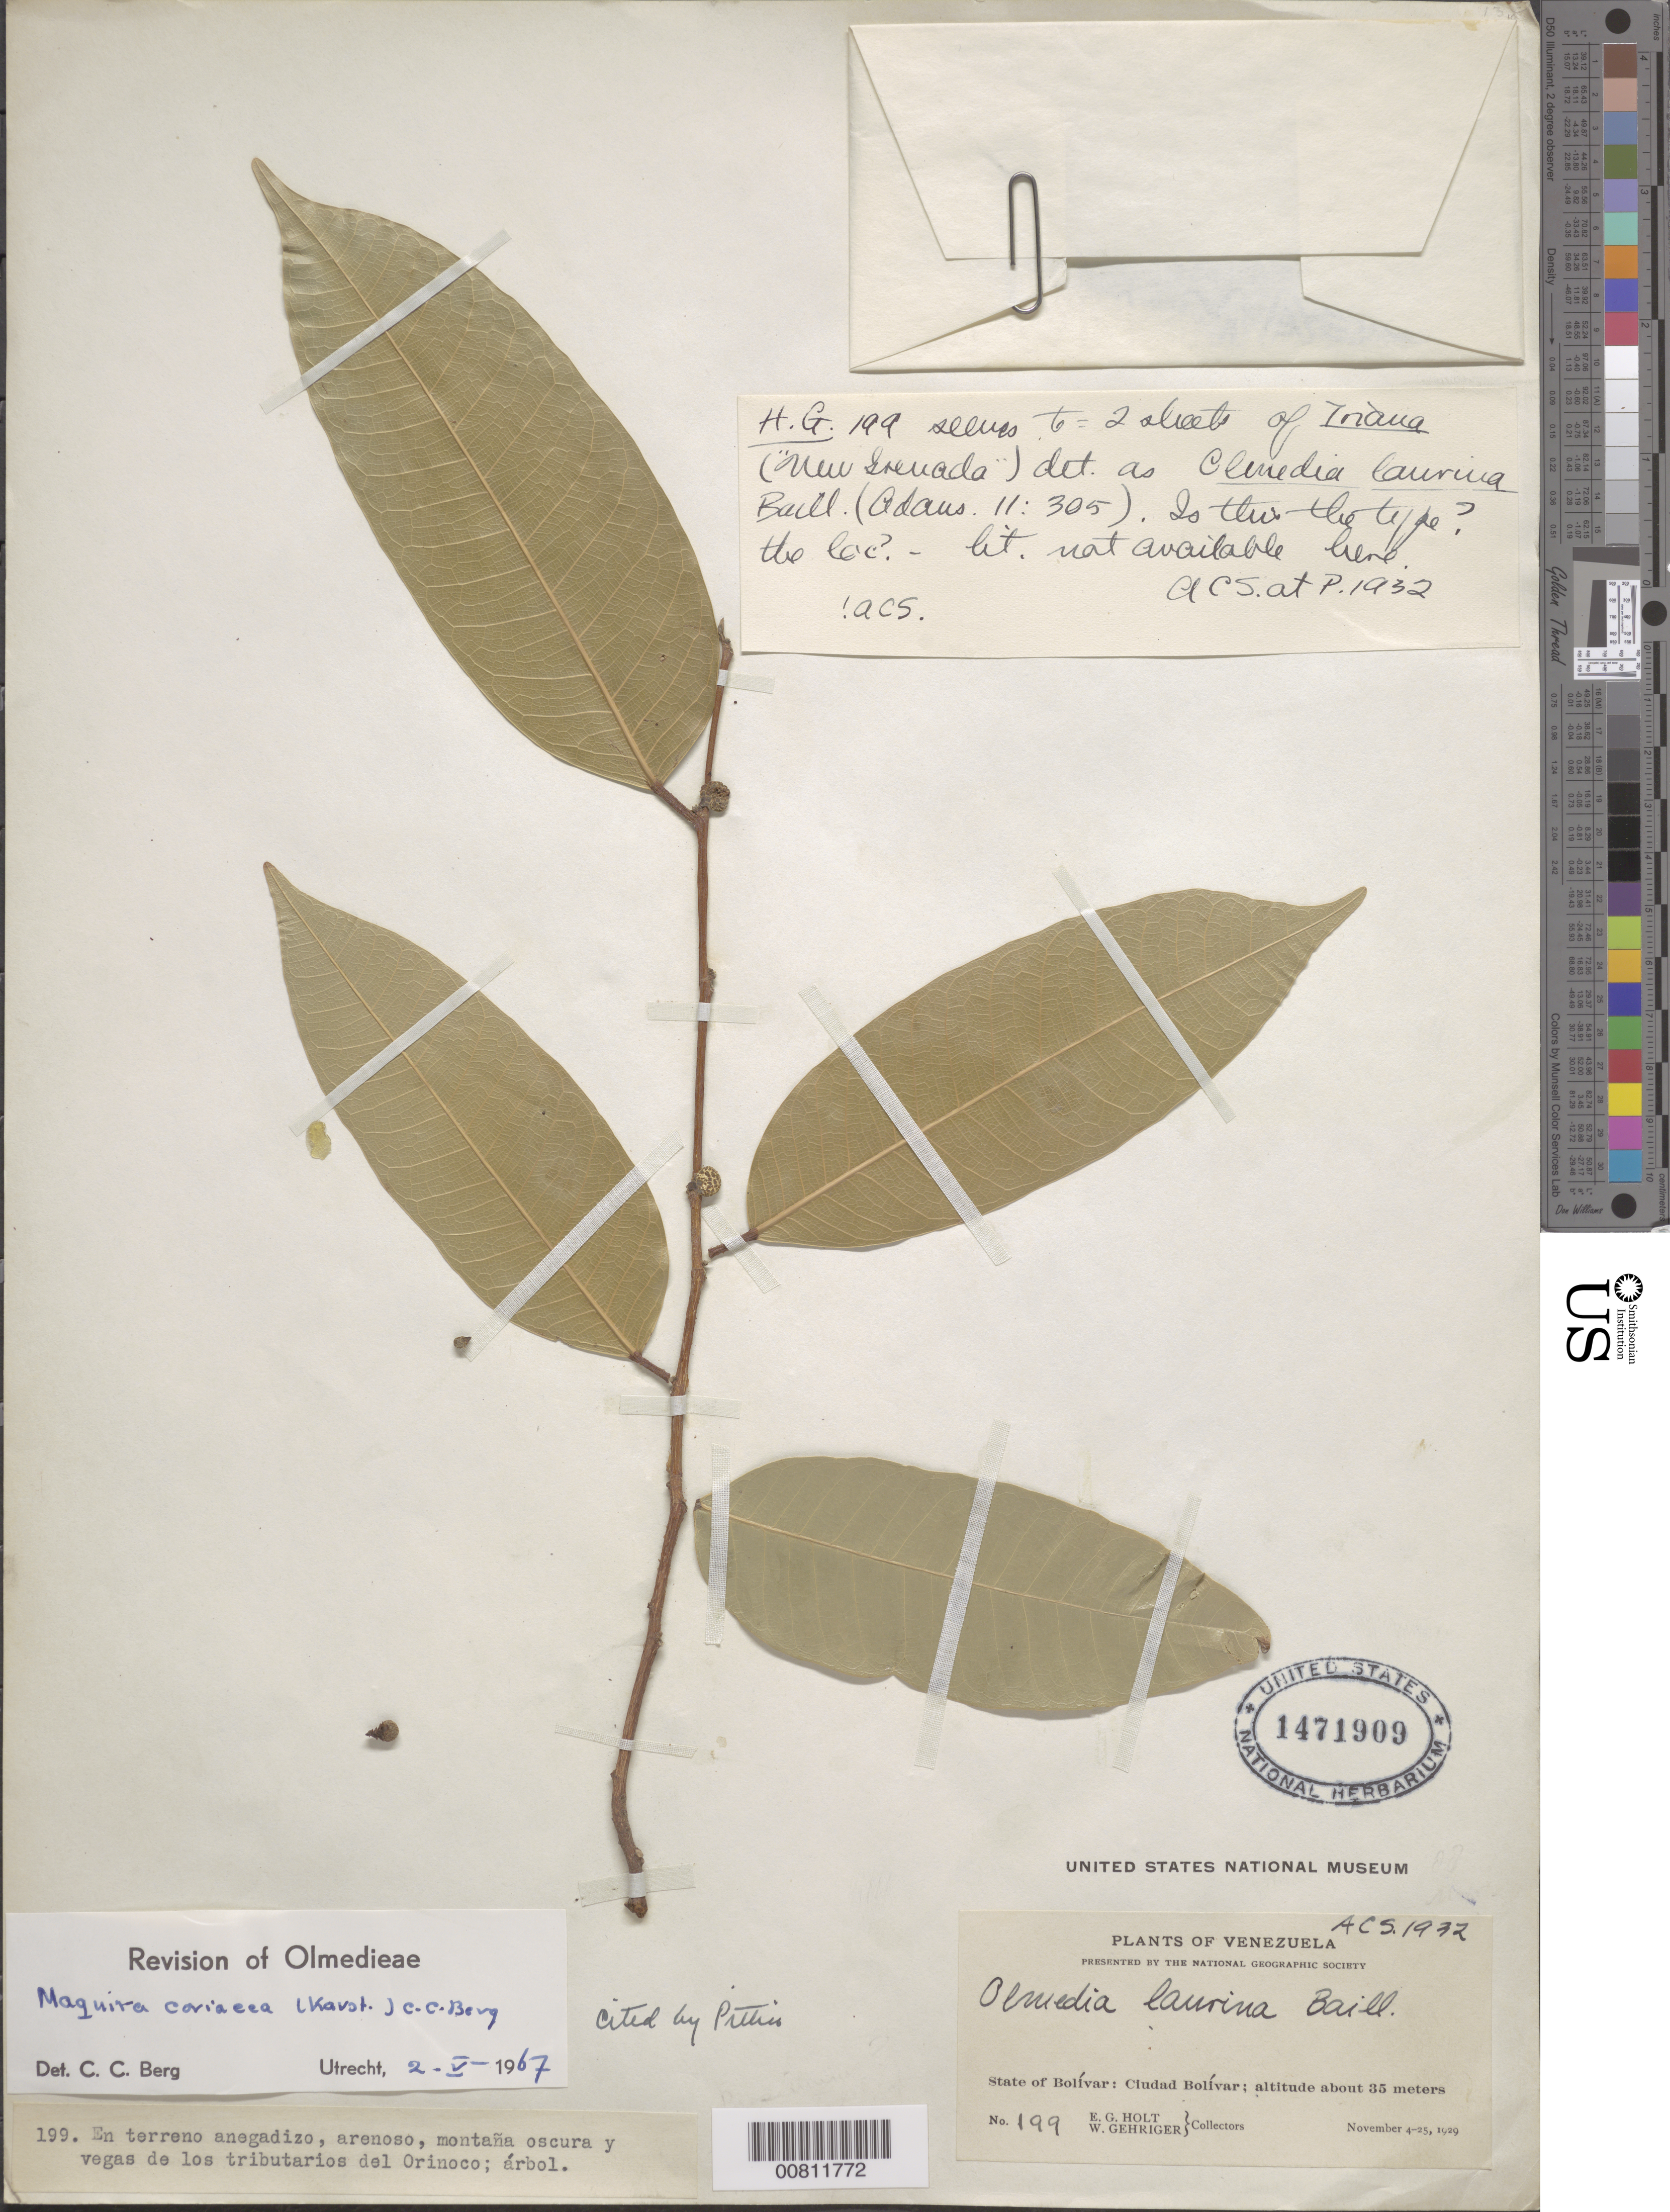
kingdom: Plantae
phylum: Tracheophyta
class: Magnoliopsida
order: Rosales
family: Moraceae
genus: Maquira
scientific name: Maquira coriacea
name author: (H. Karst.) C.C. Berg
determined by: Berg, C. C.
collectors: E. Holt & W. Gehriger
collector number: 199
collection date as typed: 4-Nov-29 to 25-Nov-29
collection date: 1929-11-04/1929-11-25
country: Venezuela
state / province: Bolívar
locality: Ciudad Bolívar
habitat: Terreno anegadizo, arenoso, montaña oscura y vegas de los tributarios del Orinoco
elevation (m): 35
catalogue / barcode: US 1471909